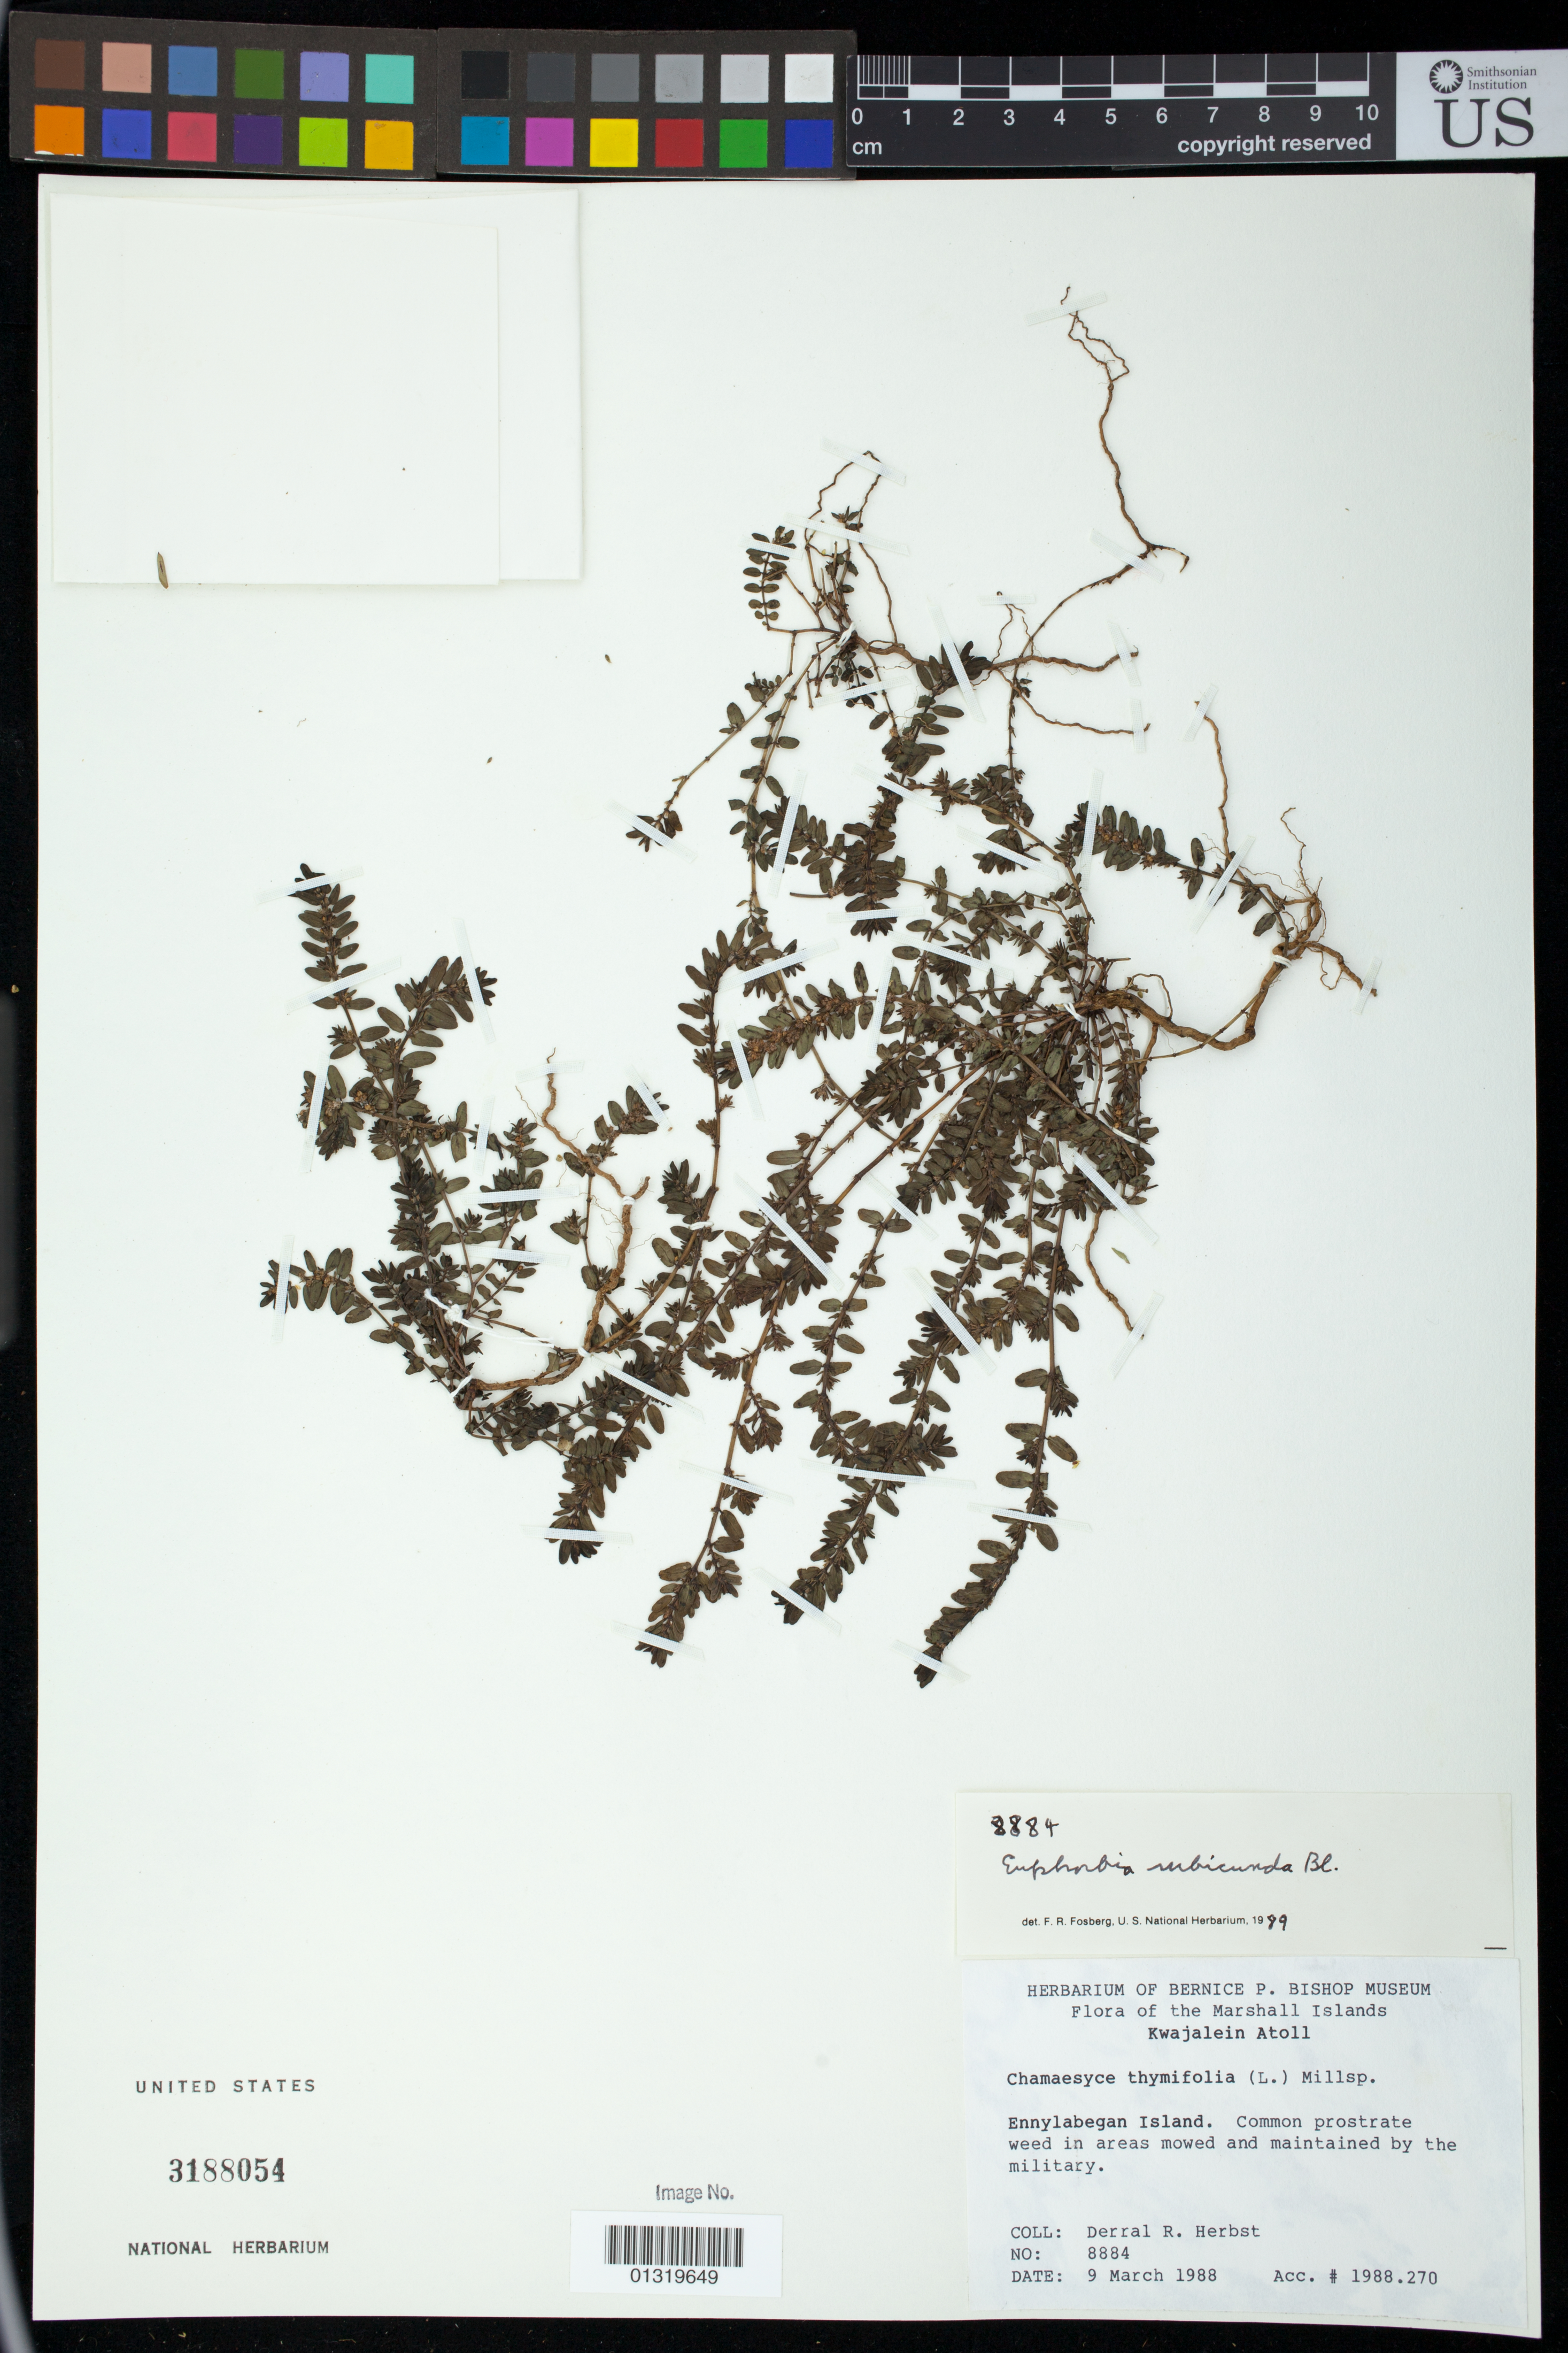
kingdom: Plantae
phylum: Tracheophyta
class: Magnoliopsida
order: Malpighiales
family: Euphorbiaceae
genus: Euphorbia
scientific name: Euphorbia thymifolia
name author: L.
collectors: D. R. Herbst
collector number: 8884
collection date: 1988-03-09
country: Marshall Islands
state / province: Kwajalein Atoll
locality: Ennylabegan Island: areas mowed and maintained by the military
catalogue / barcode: US 3188054